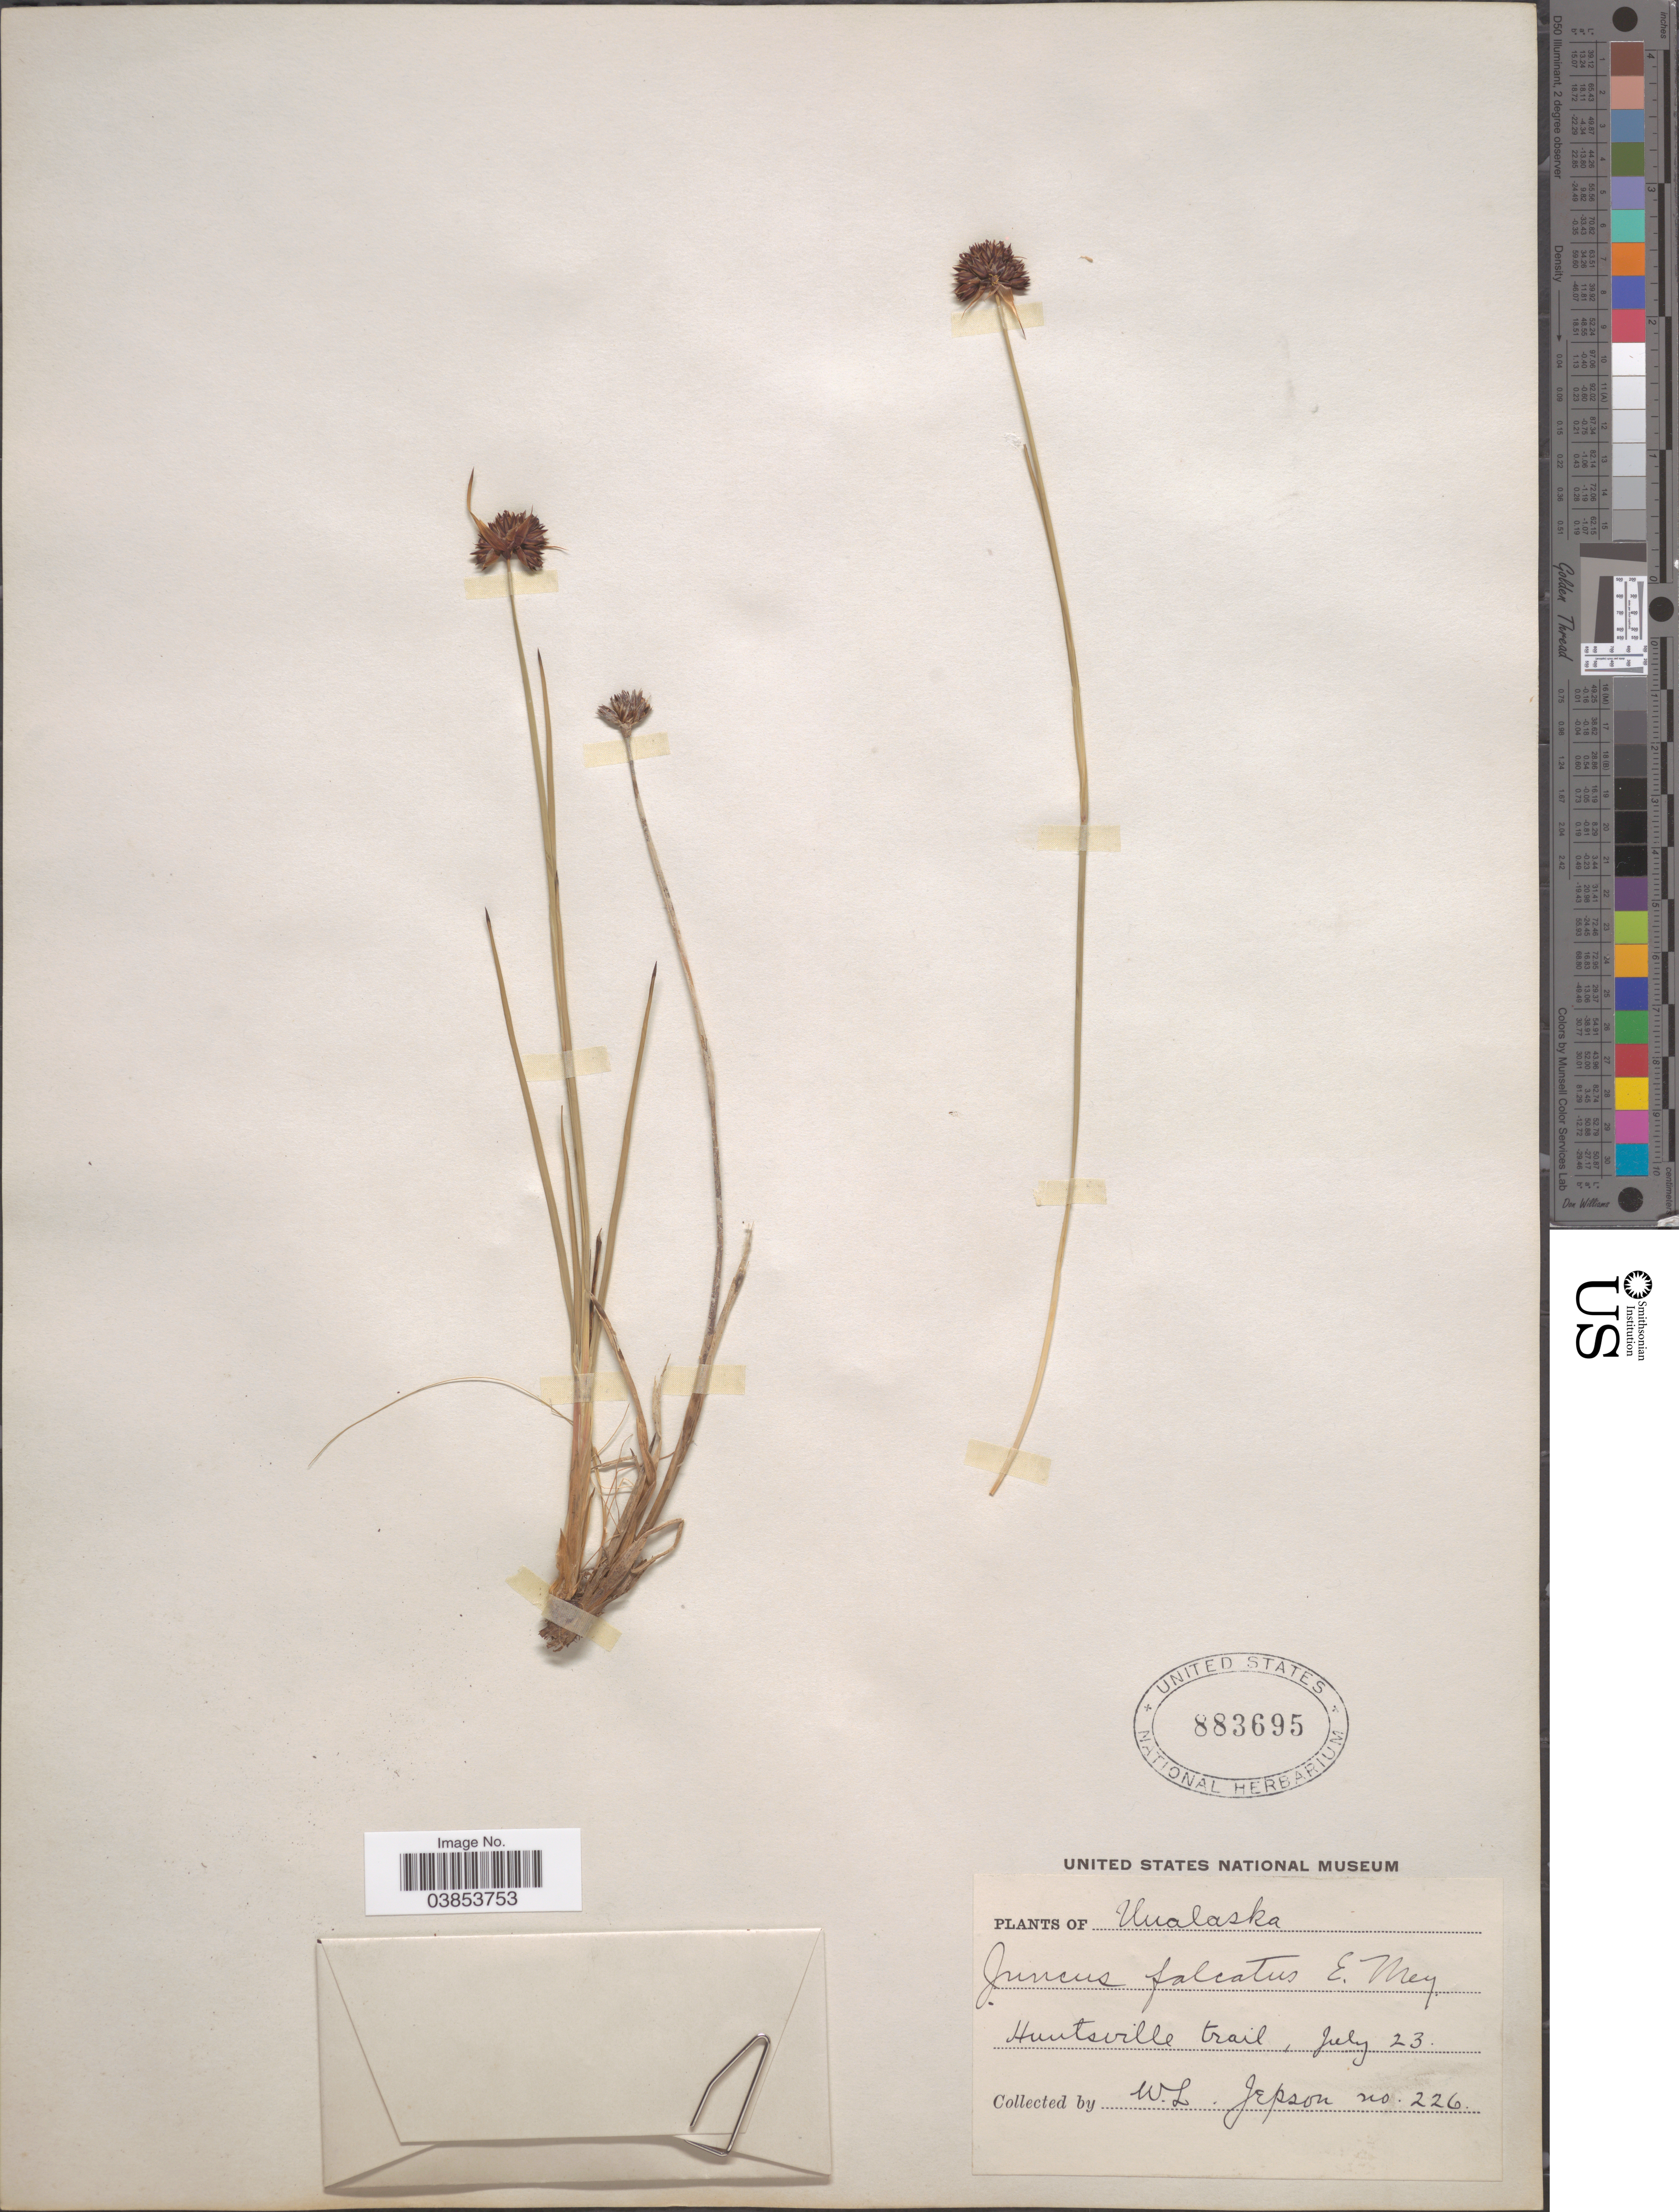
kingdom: Plantae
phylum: Tracheophyta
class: Liliopsida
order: Poales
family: Juncaceae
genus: Juncus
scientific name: Juncus falcatus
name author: E. Mey.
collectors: W. L. Jepson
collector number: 226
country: United States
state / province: Alaska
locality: Unalaska. Huntsville trail.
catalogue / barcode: US 883695